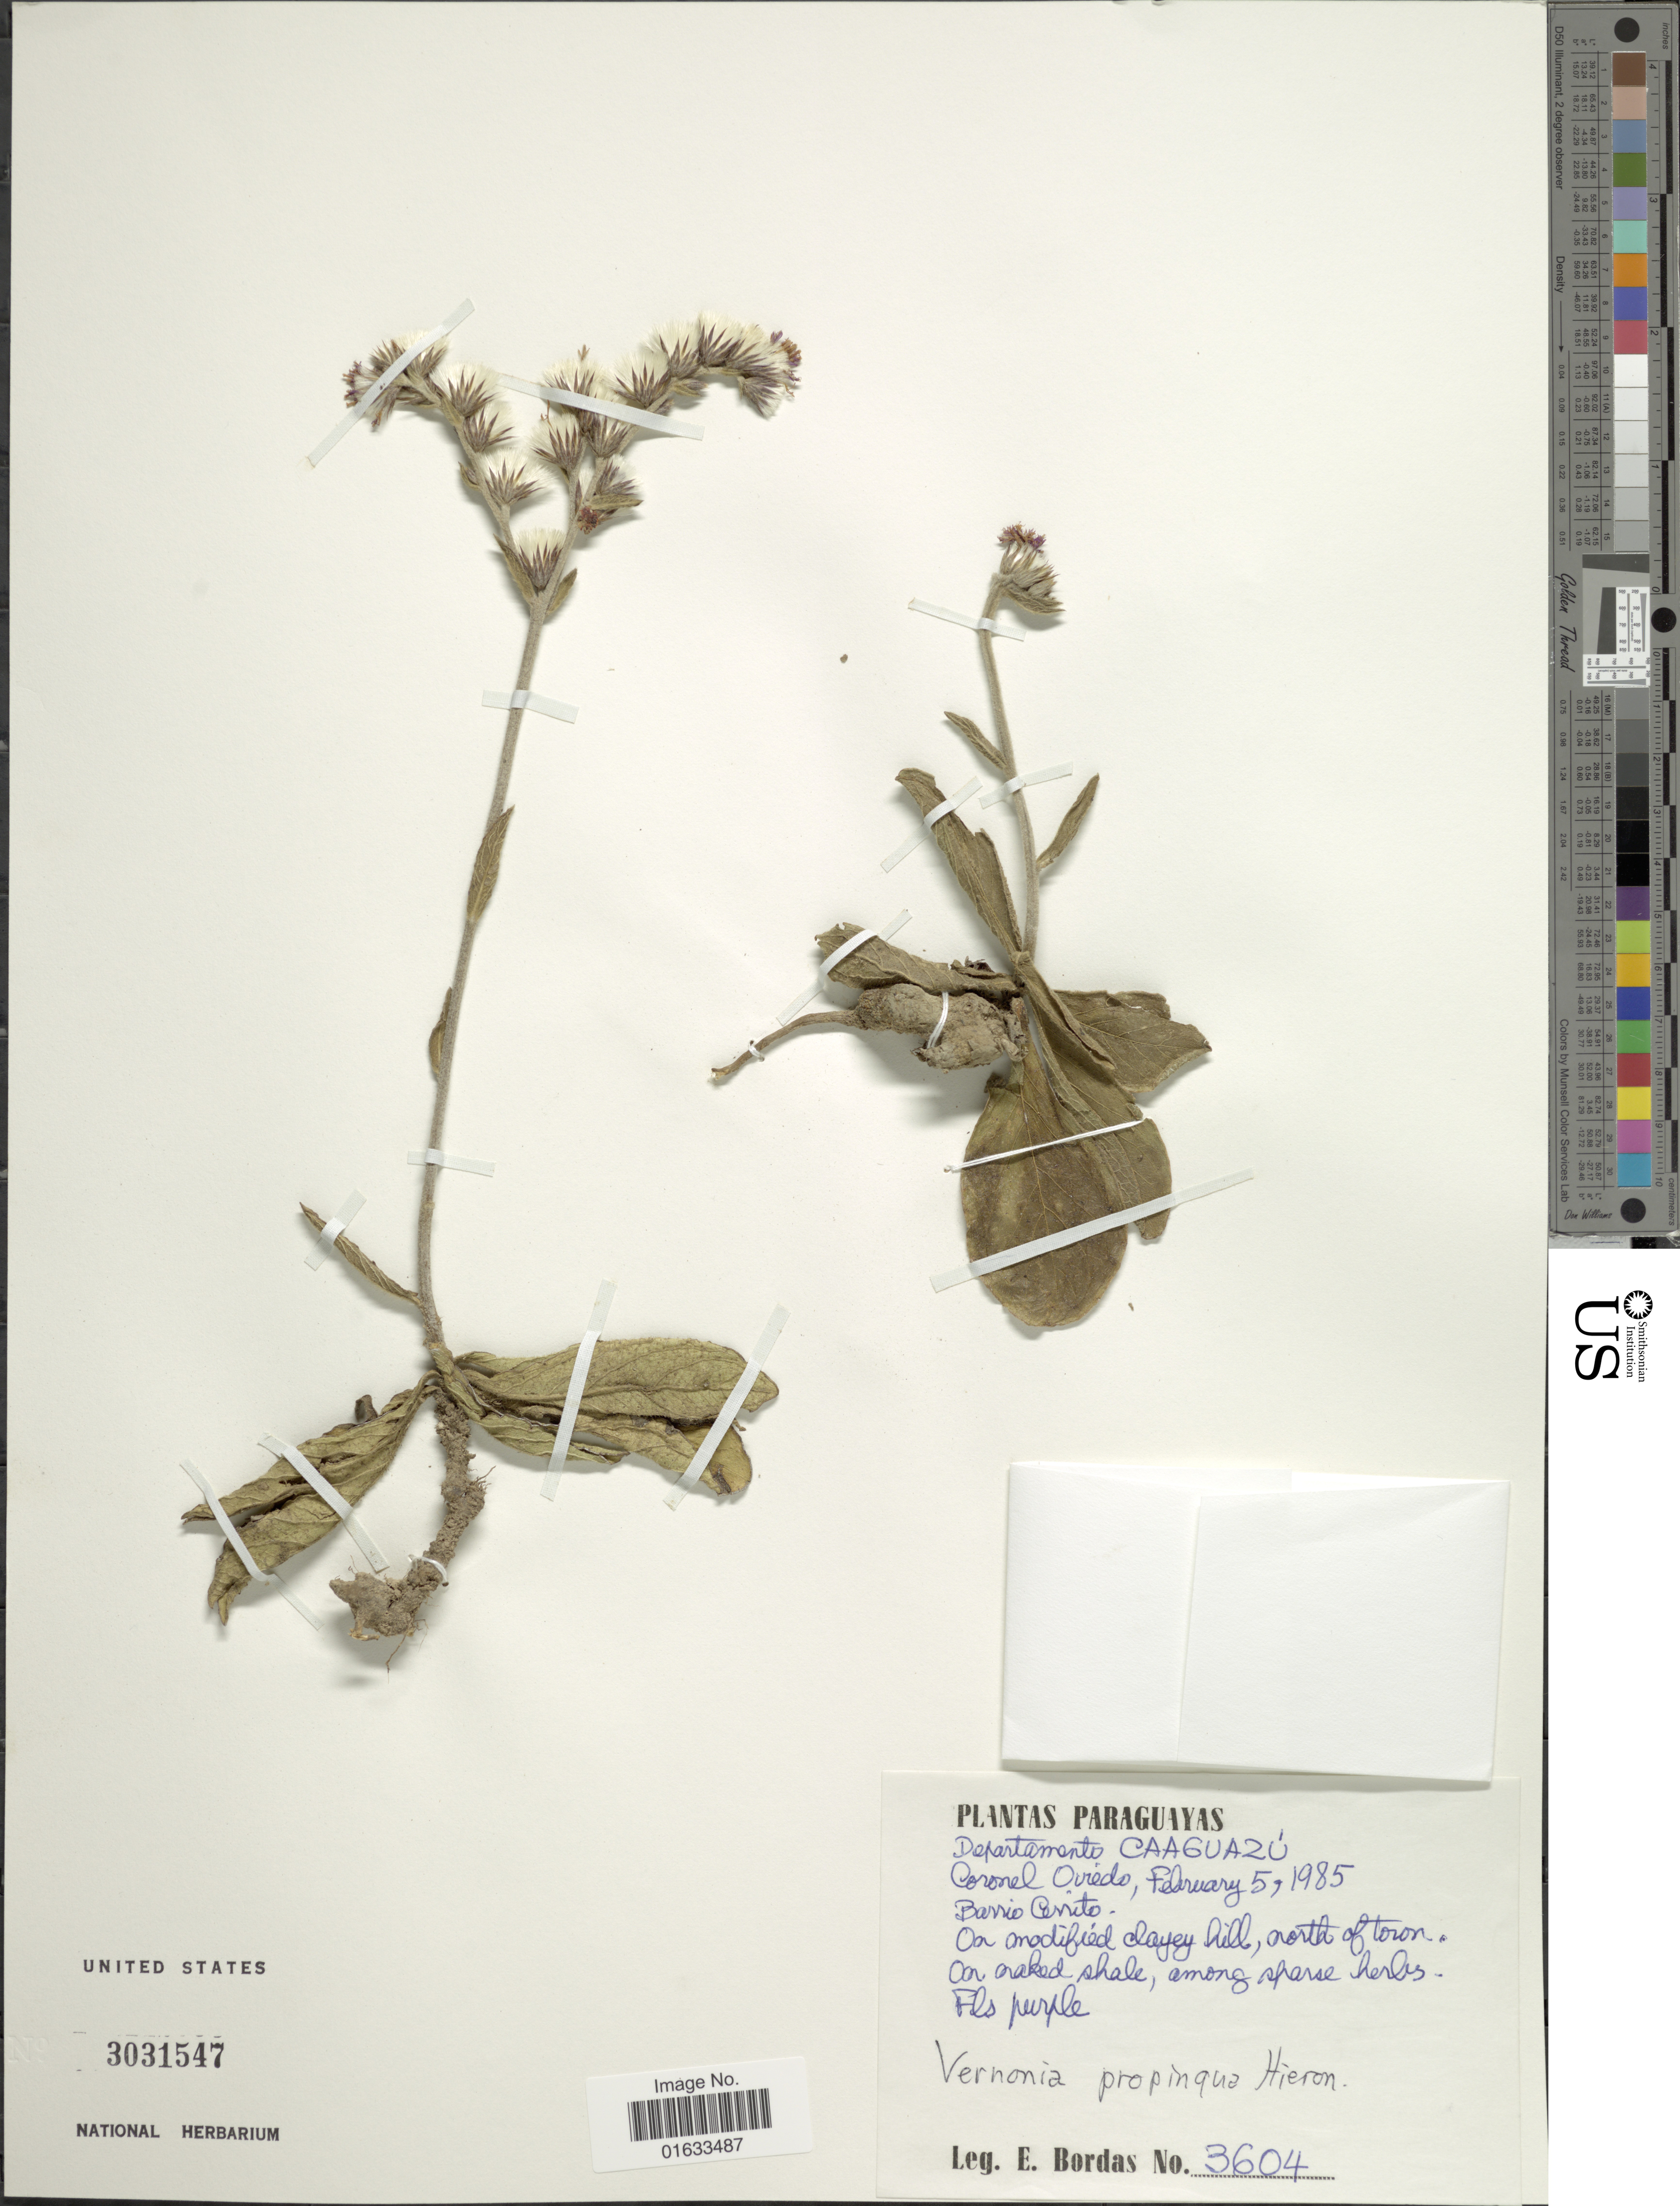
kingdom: Plantae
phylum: Tracheophyta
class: Magnoliopsida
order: Asterales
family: Asteraceae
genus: Chrysolaena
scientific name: Chrysolaena propinqua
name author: (Hieron.) H. Rob.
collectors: E. Bordas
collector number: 3604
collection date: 1985-02-05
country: Paraguay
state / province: Caaguazu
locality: Paraguayas, Departamento Caaguazu, Coronel Oviedo, Barrio Cerrito.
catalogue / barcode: US 3031547